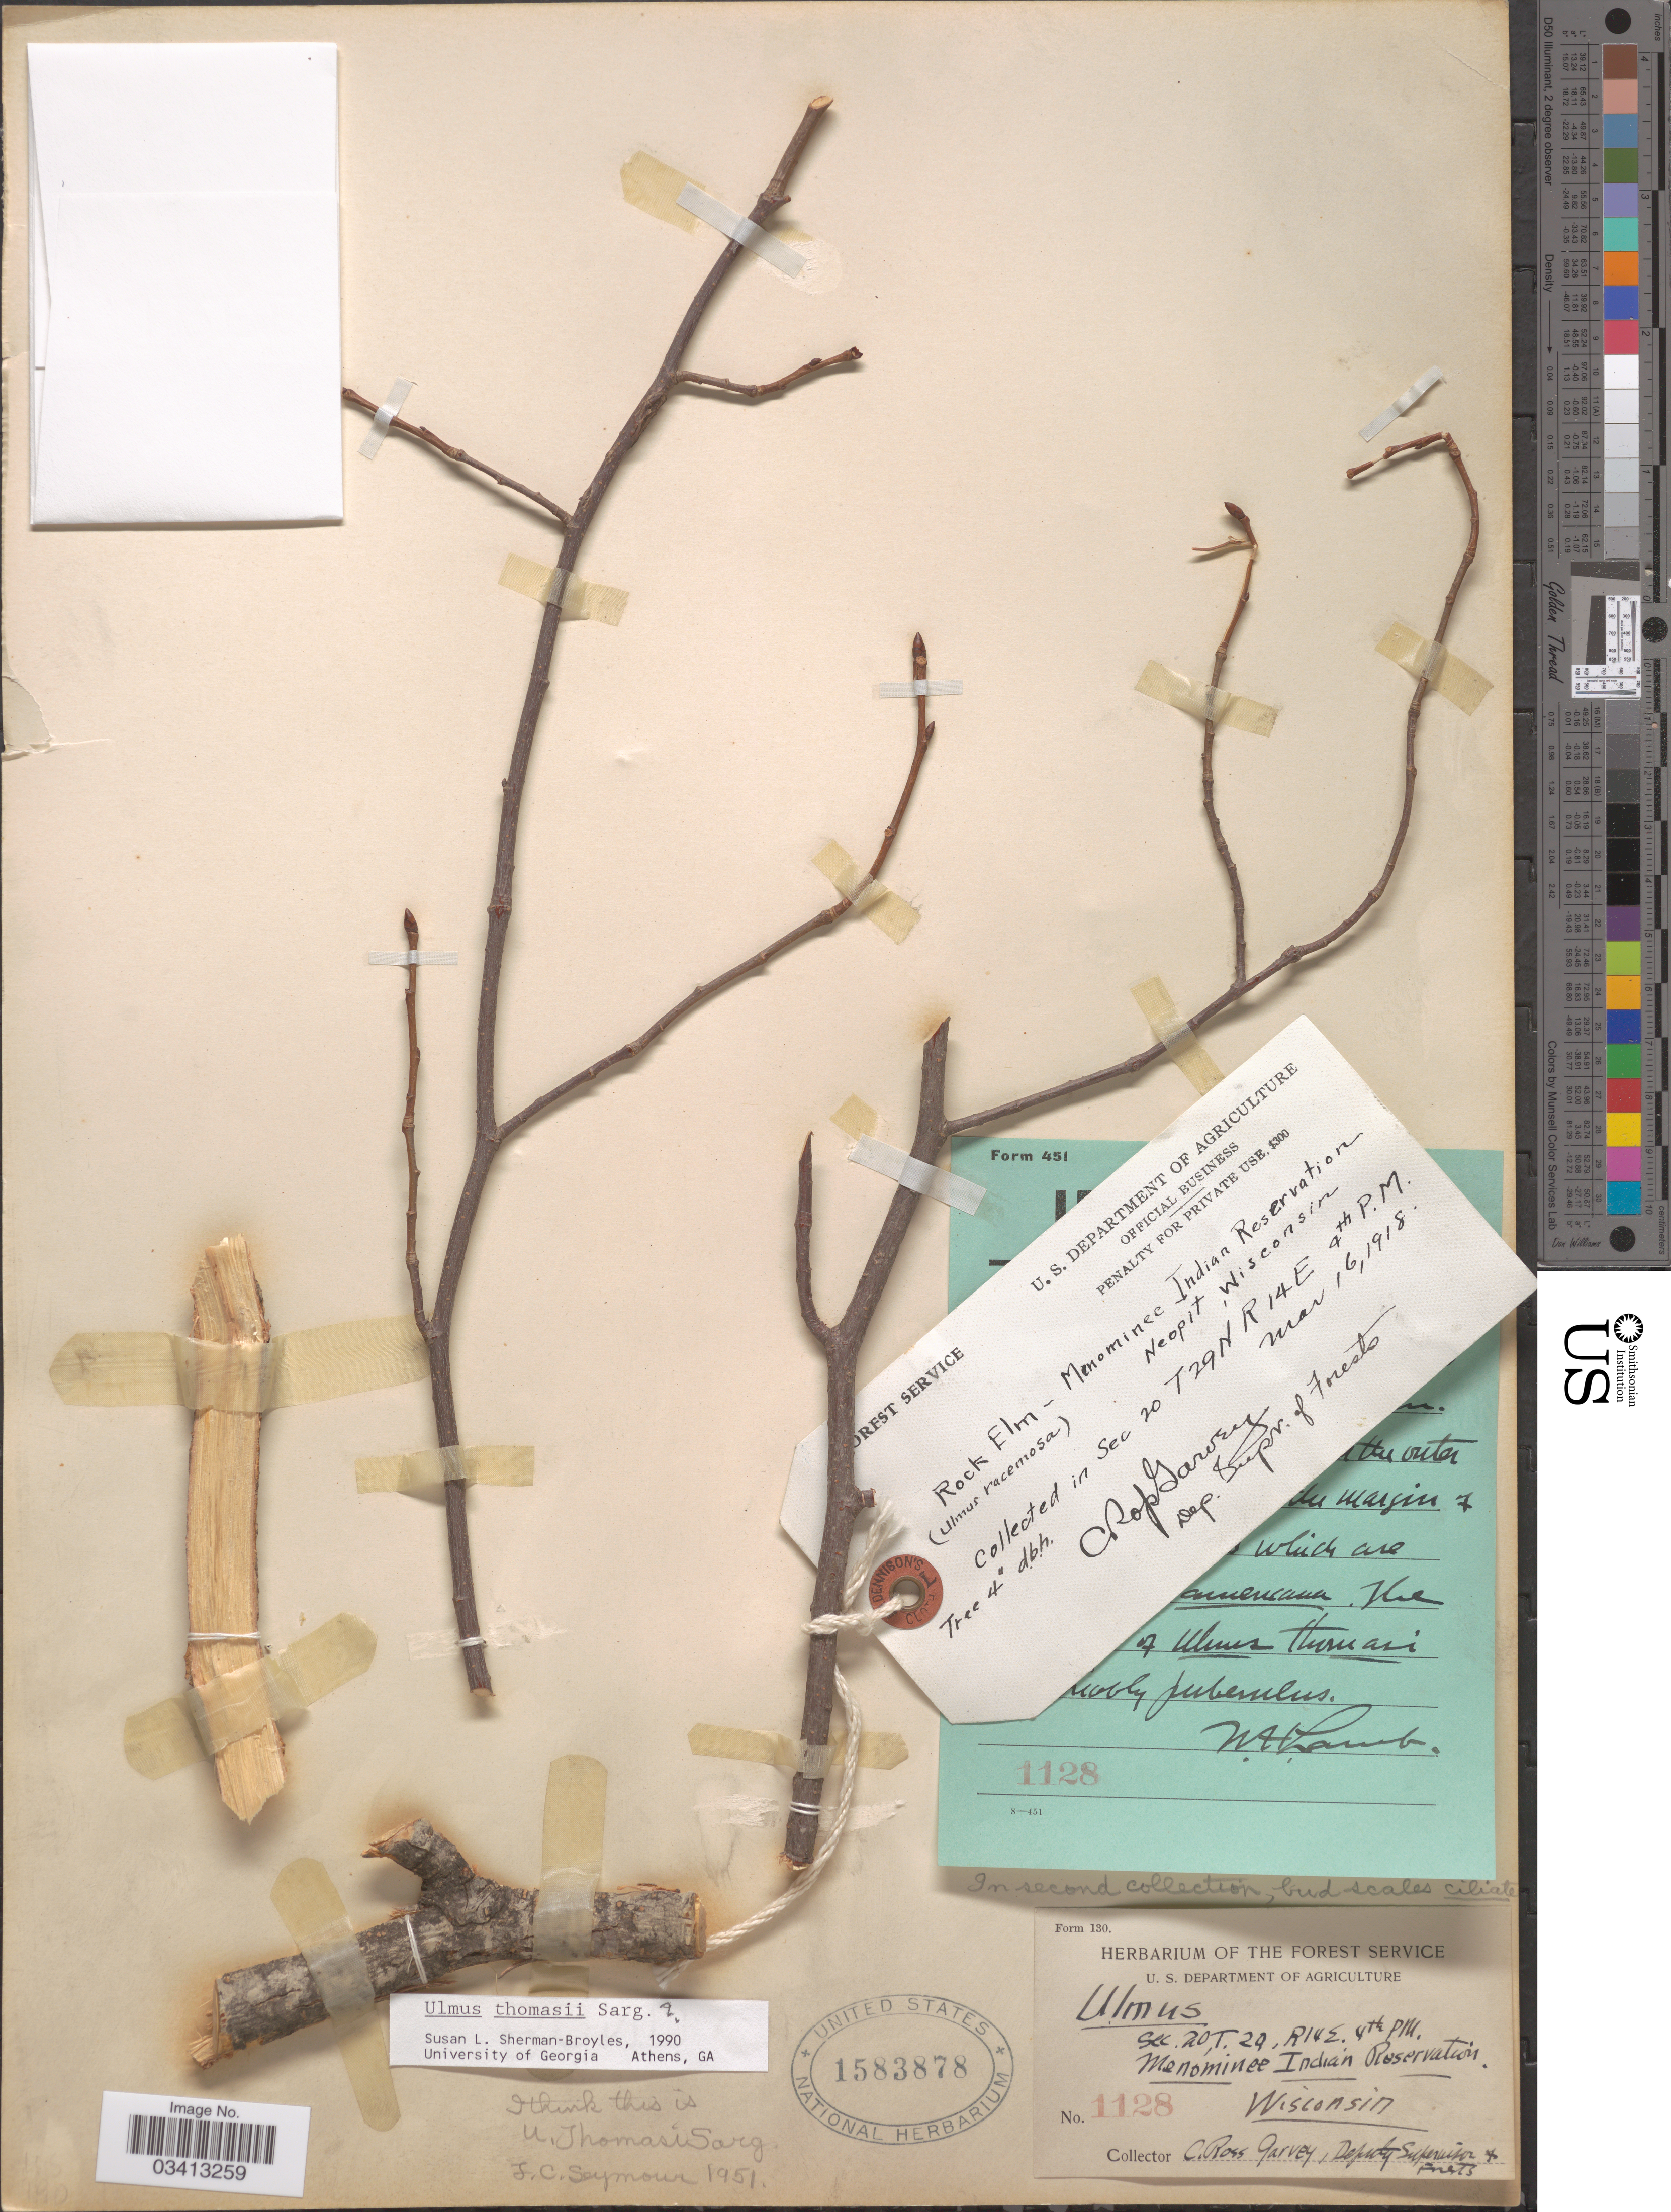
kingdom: Plantae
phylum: Tracheophyta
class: Magnoliopsida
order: Rosales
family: Ulmaceae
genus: Ulmus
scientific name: Ulmus thomasii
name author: Sarg.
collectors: C. Garvey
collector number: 1128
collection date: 1918-03-16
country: United States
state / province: Wisconsin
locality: Rock Elm - Menominee Indian Reservation, Neopit. In Sec 20 T29N R14E 4th P. M.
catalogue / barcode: US 1583878